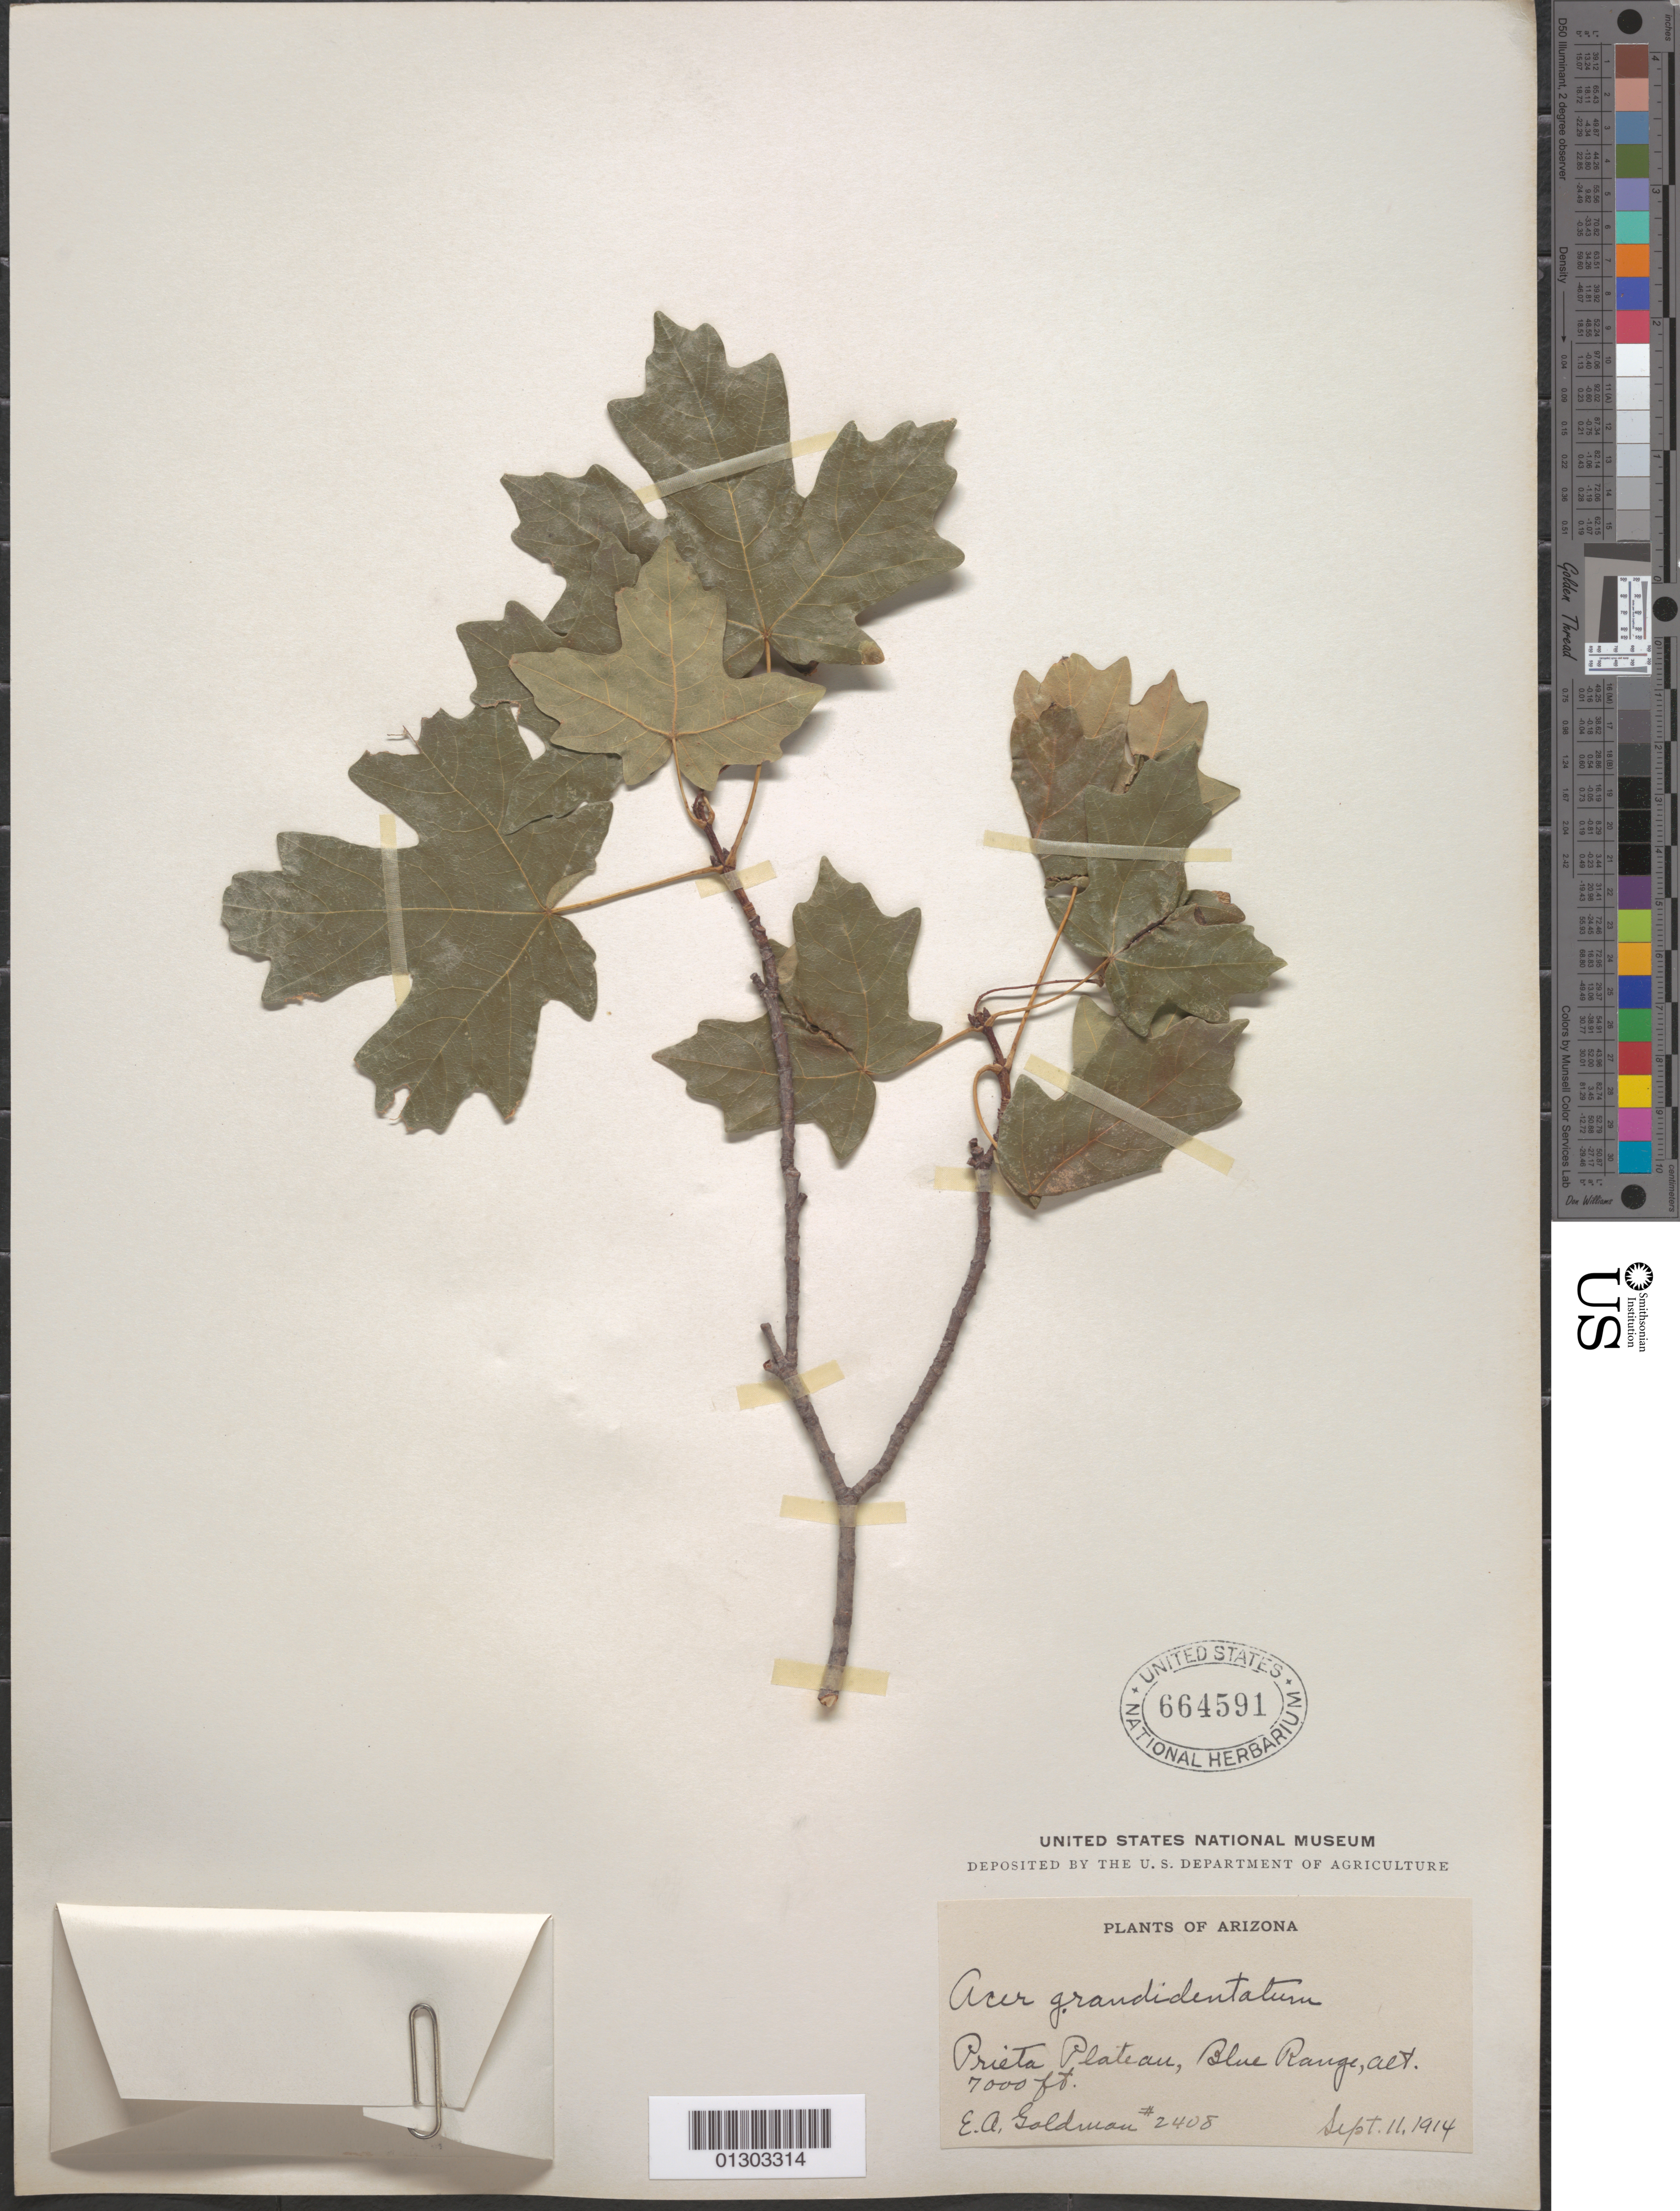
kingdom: Plantae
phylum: Tracheophyta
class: Magnoliopsida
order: Sapindales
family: Sapindaceae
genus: Acer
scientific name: Acer grandidentatum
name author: Nutt.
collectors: E. A. Goldman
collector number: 2408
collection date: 1914-09-11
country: United States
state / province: Arizona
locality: Prieta Plateau, Blue Range.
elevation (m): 2134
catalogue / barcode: US 664591